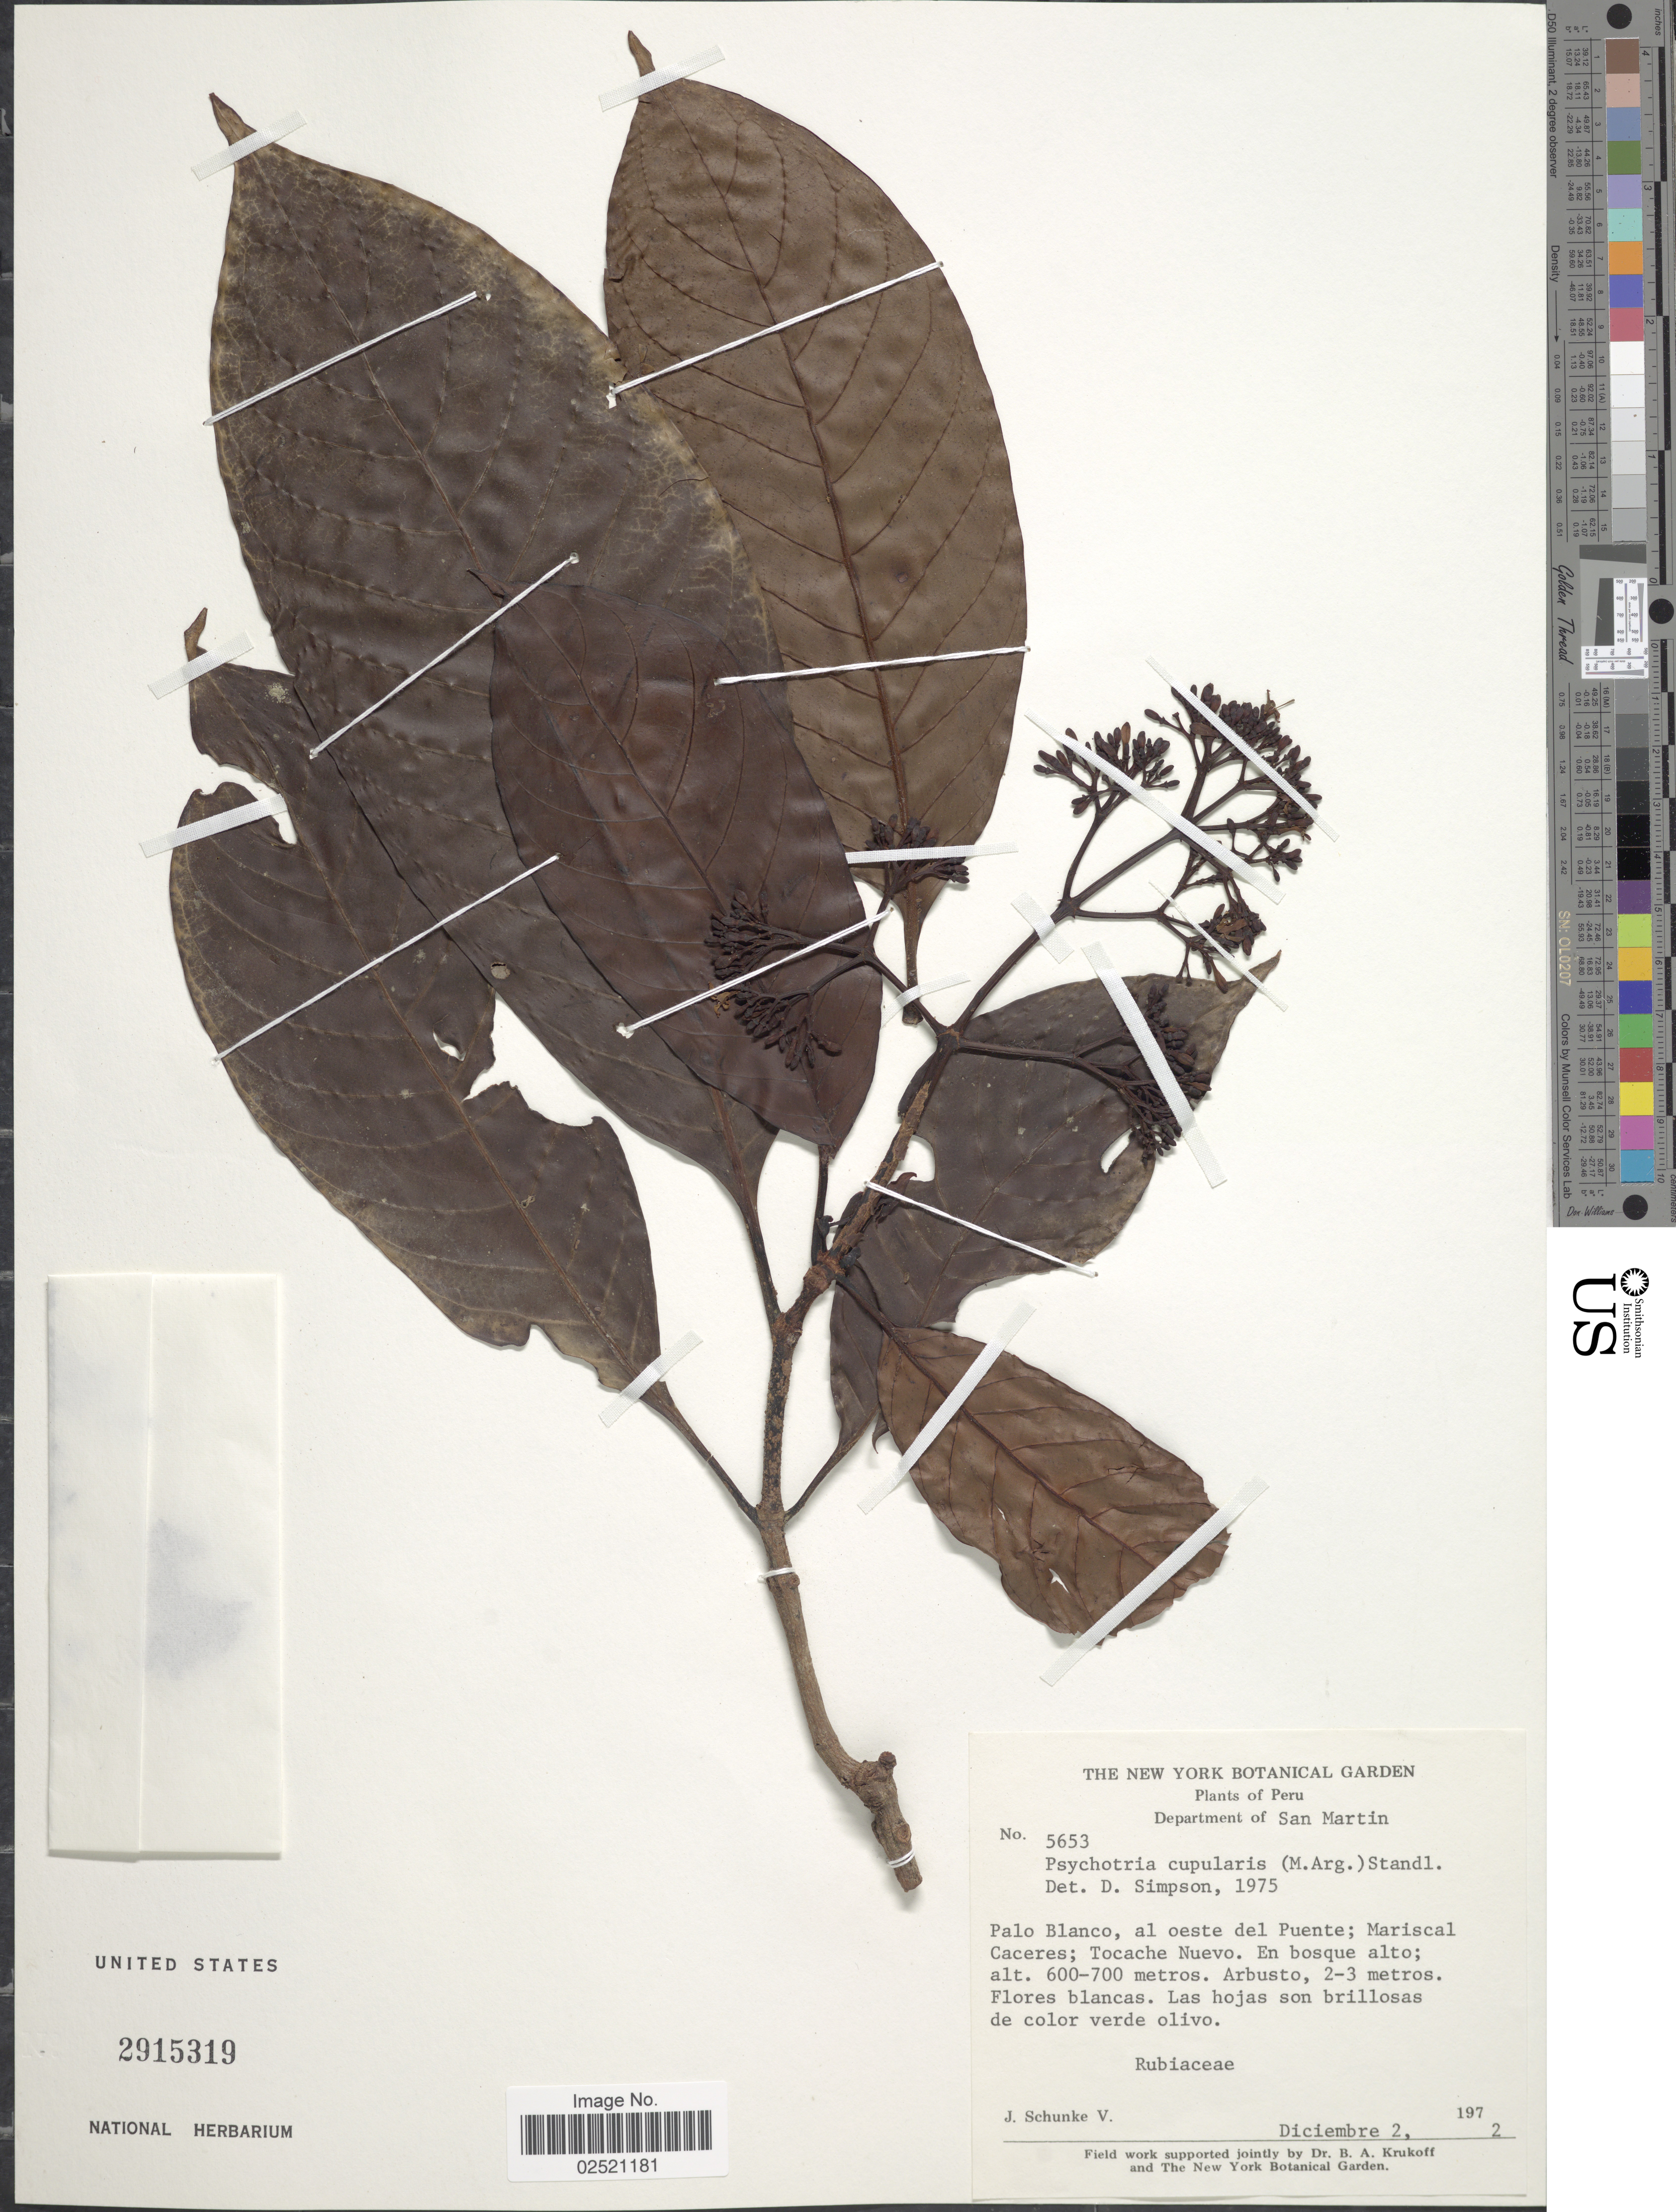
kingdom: Plantae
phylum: Tracheophyta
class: Magnoliopsida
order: Gentianales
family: Rubiaceae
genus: Psychotria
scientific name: Psychotria cupularis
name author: (Müll. Arg.) Standl.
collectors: J. Schunke Vigo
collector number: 5653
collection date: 1972-12-02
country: Peru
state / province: San Martín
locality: Palo Blanco, al oeste del Puente; Mariscal Caceres; Tocache Nuevo, en bosque alto.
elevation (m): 600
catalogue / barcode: US 2915319